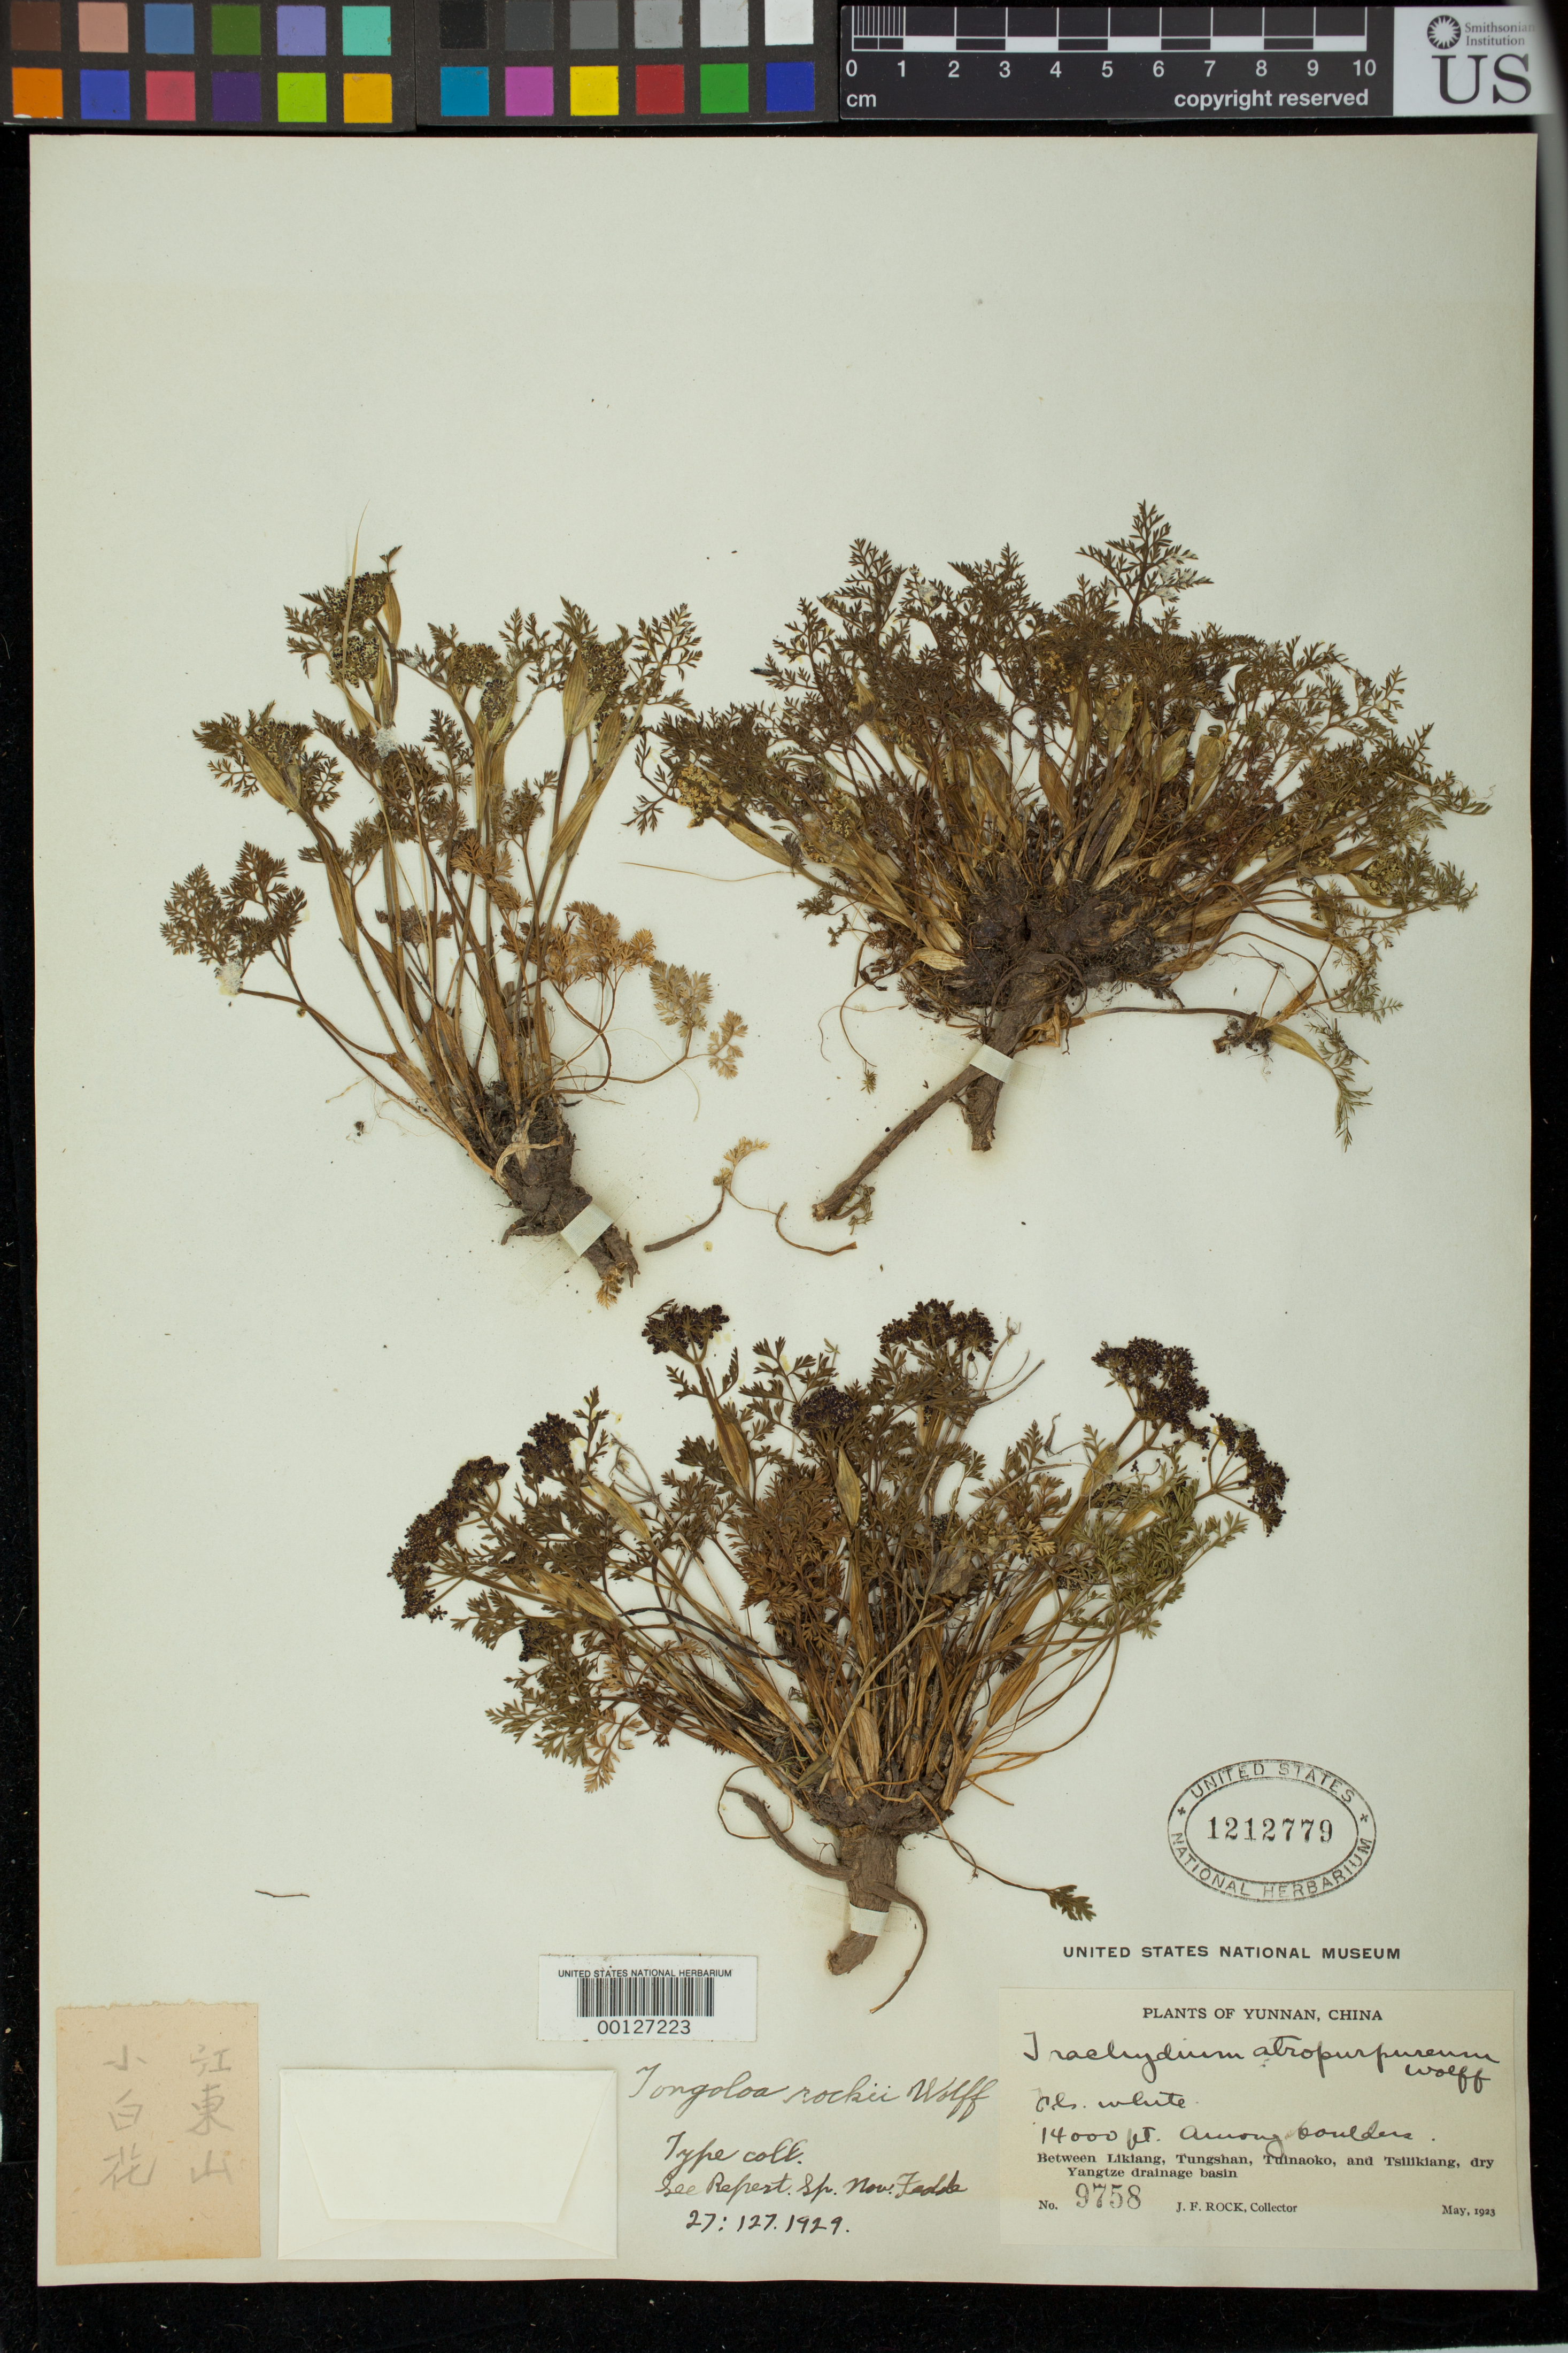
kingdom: Plantae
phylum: Tracheophyta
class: Magnoliopsida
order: Apiales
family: Apiaceae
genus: Tongoloa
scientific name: Tongoloa rockii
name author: H. Wolff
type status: Isotype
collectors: J. F. Rock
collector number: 9758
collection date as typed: May 1923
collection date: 1923-05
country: China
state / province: Yunnan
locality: Yangtze drainage basin, between Likiang, Tungshan, Tuinaoko, and Tsilikiang; alt. 14000 ft.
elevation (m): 4267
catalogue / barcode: US 1212779